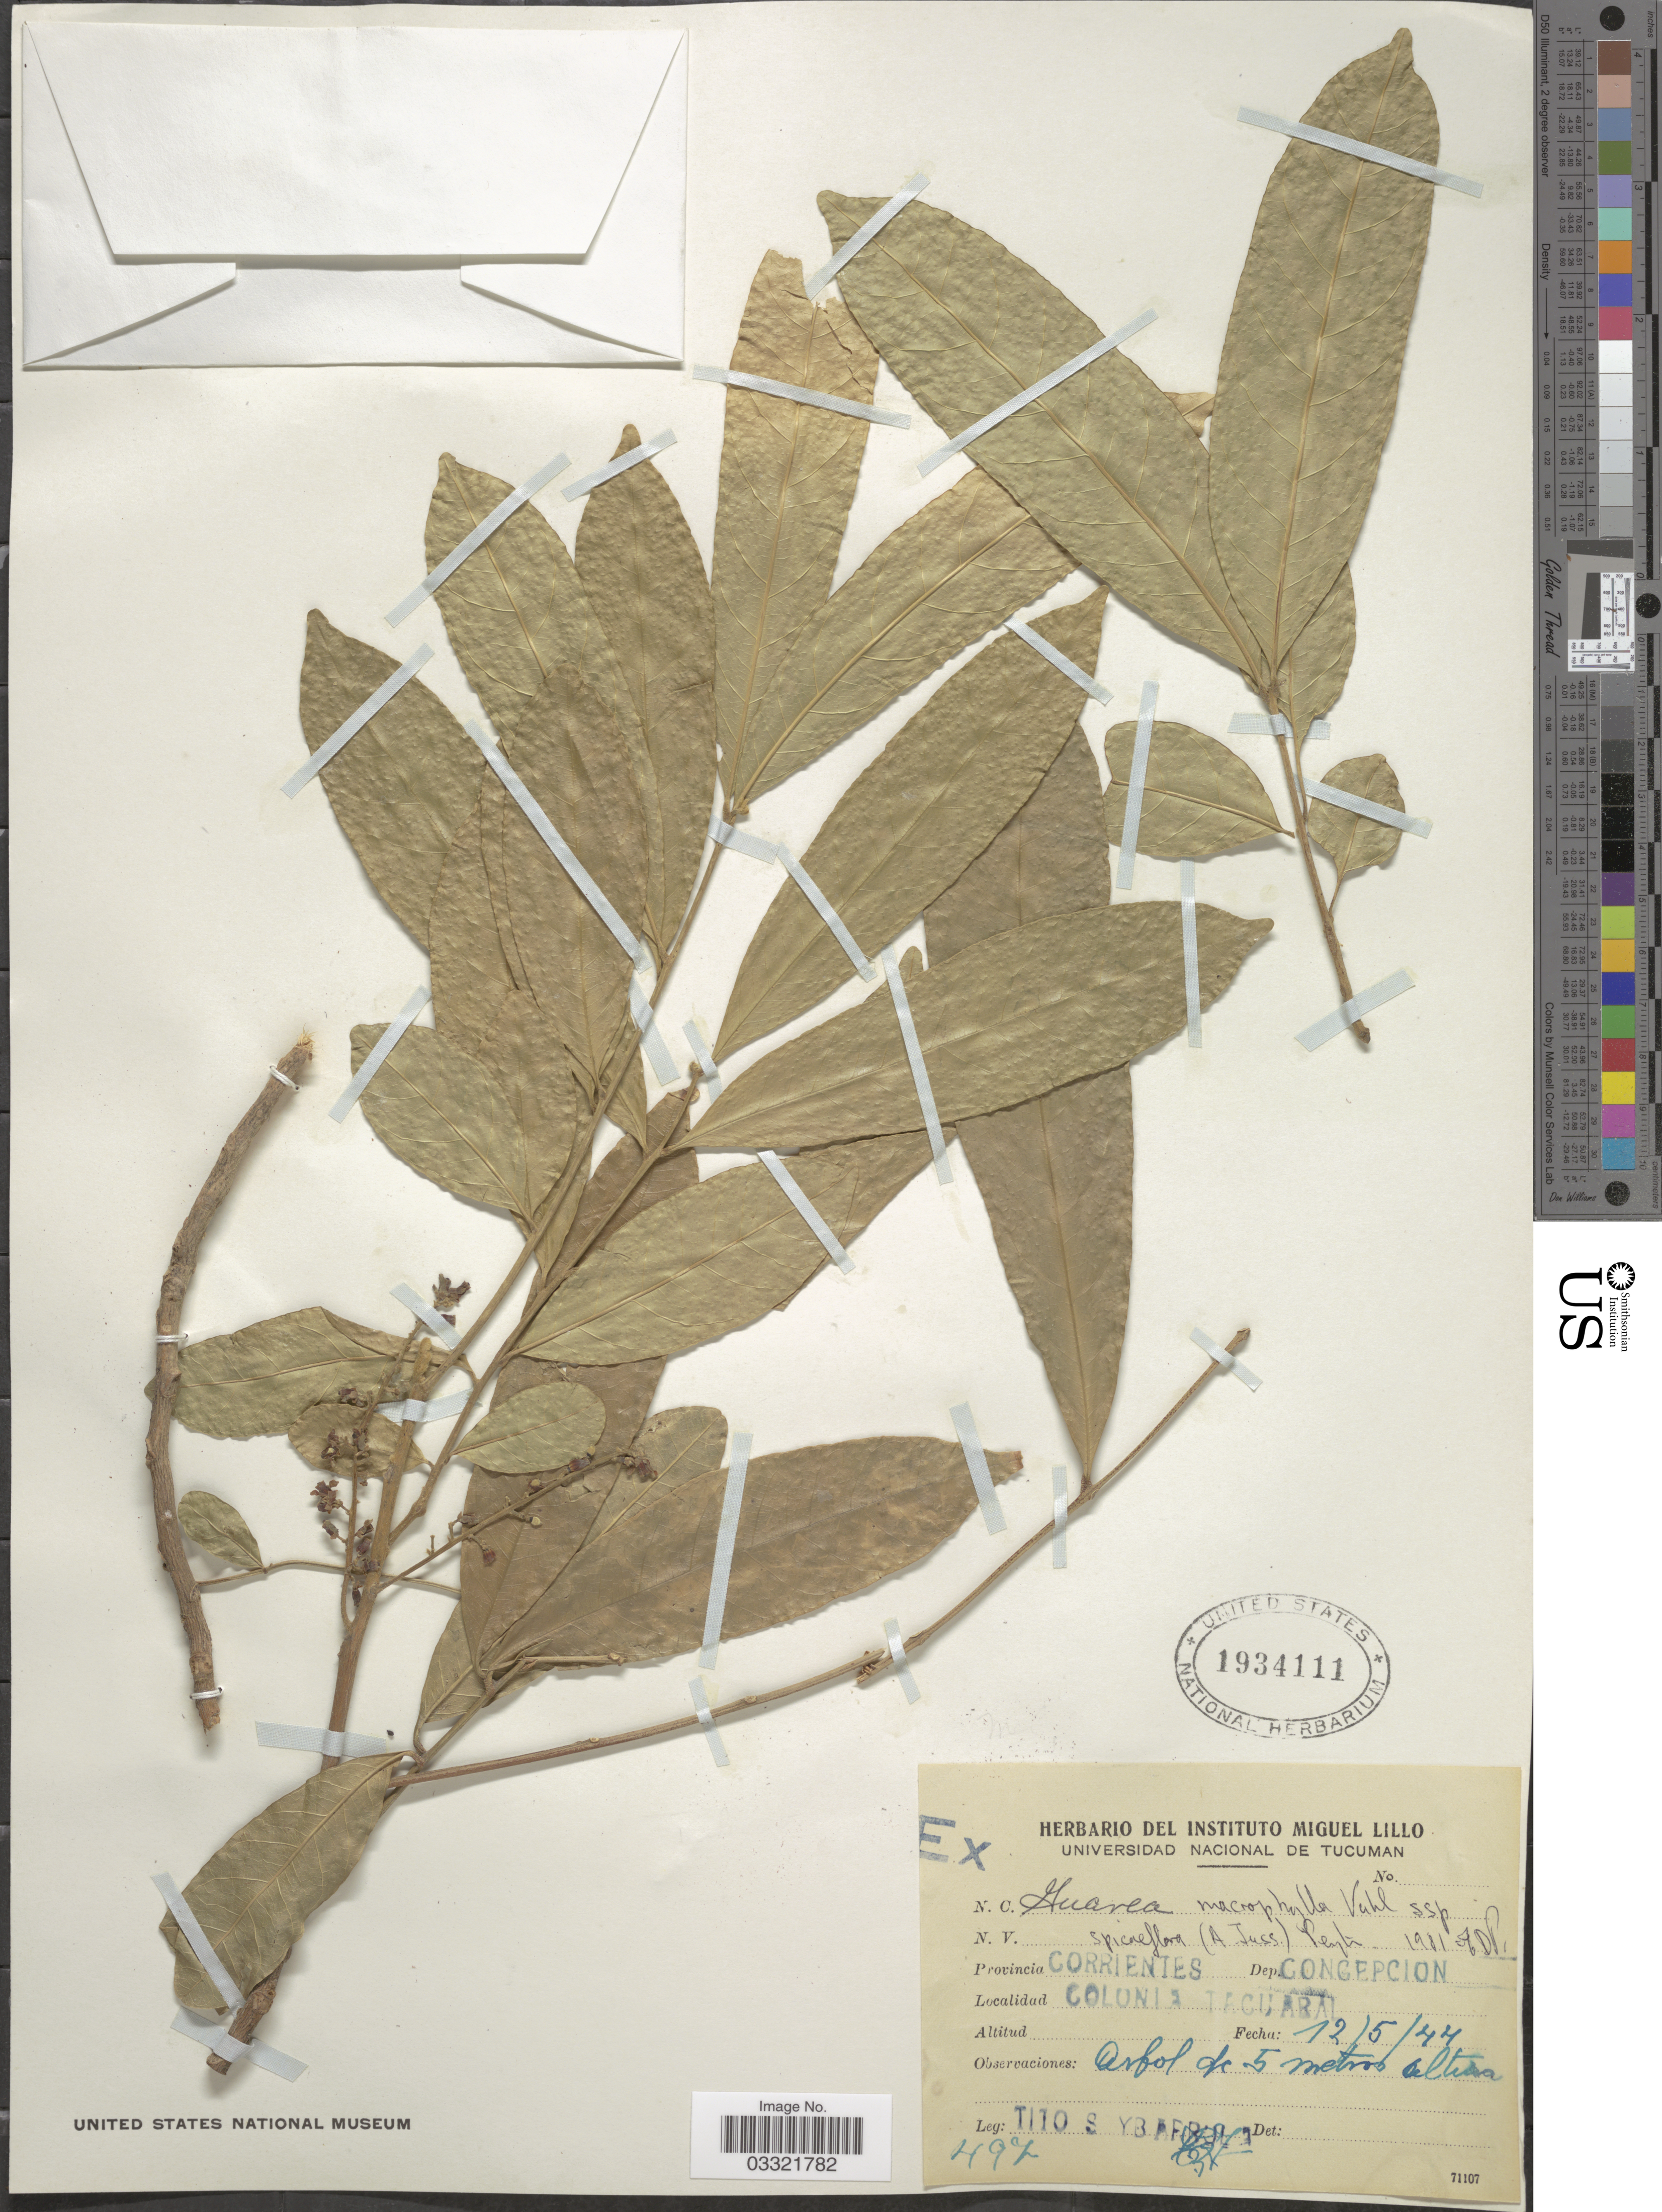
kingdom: Plantae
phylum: Tracheophyta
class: Magnoliopsida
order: Sapindales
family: Meliaceae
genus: Guarea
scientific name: Guarea macrophylla subsp. spiciflora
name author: (A. Juss.) T.D. Penn.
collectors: T. Ybarrola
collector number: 497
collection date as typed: Transcribed d/m/y: 12/5/44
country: Argentina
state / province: Corrientes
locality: Dep. Concepcion, Colonia Tacuara.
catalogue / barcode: US 1934111